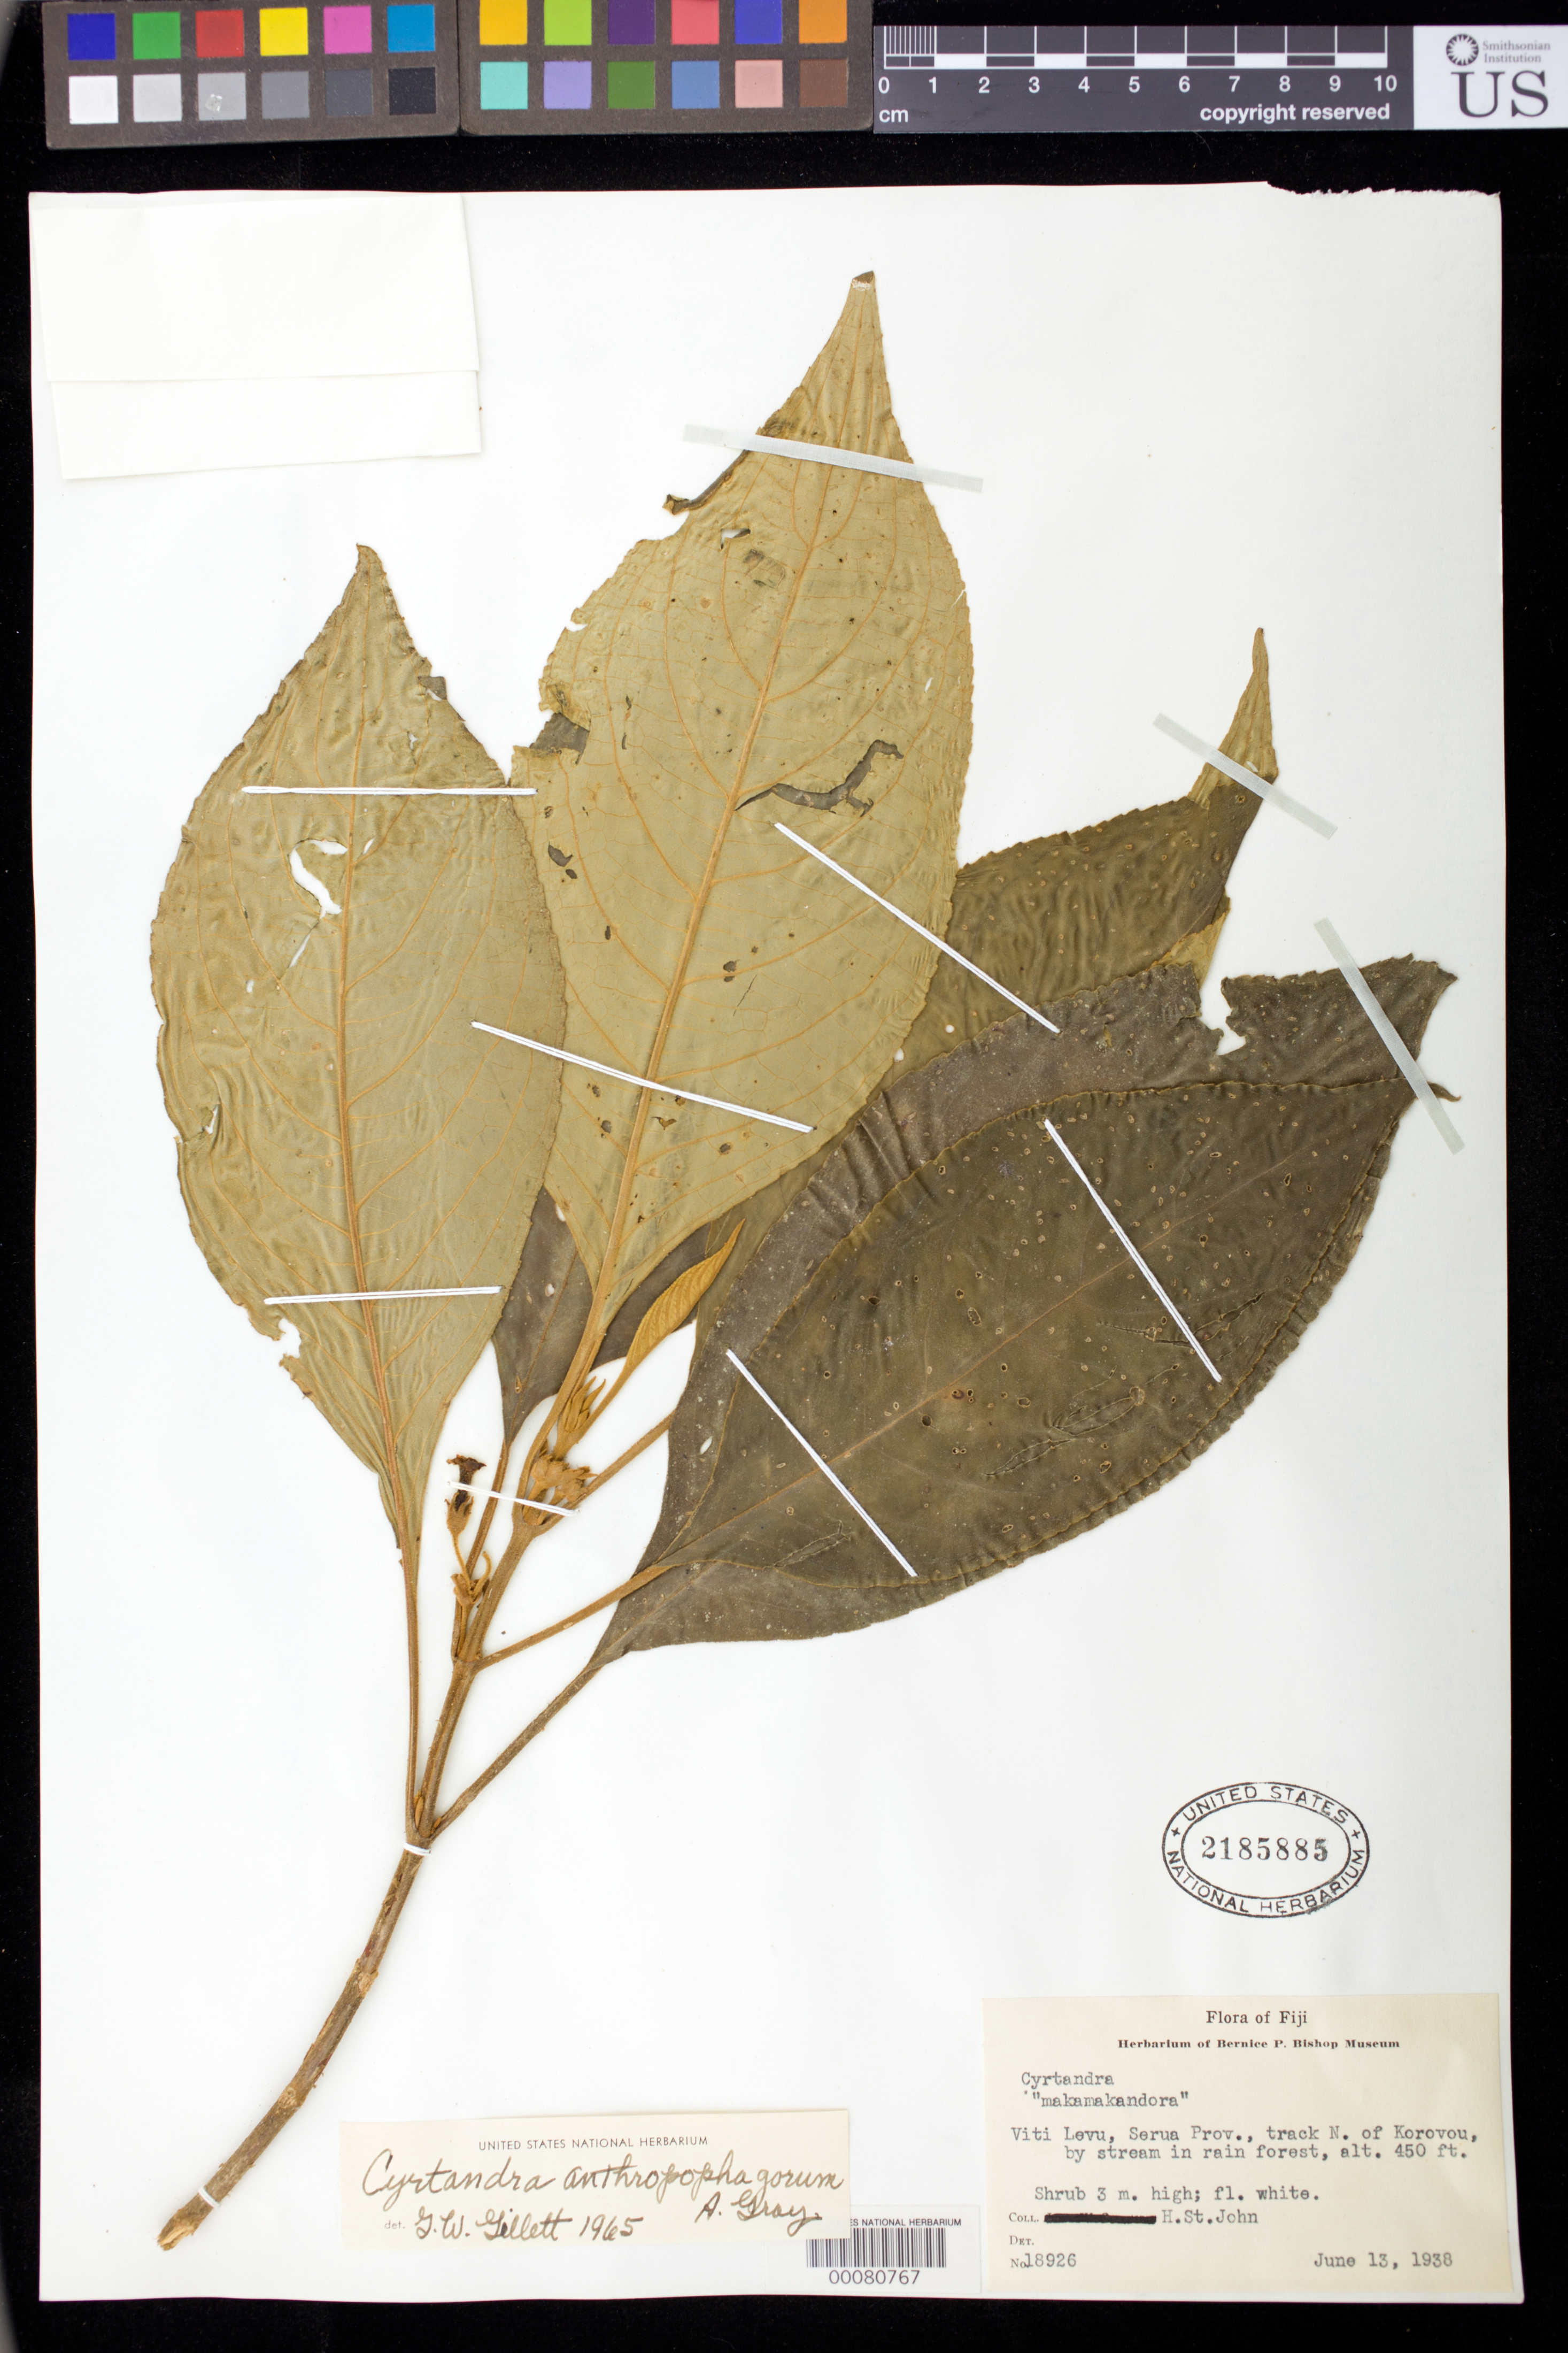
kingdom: Plantae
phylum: Tracheophyta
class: Magnoliopsida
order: Lamiales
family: Gesneriaceae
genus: Cyrtandra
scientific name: Cyrtandra anthropophagorum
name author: Seem. ex A. Gray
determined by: Gillett, G. W.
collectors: H. St. John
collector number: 18926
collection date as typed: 13 Jun 1938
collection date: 1938-06-13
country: Fiji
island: Viti Levu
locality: Serua prov, track n of korovou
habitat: By stream in rain forest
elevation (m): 137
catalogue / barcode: US 2185885